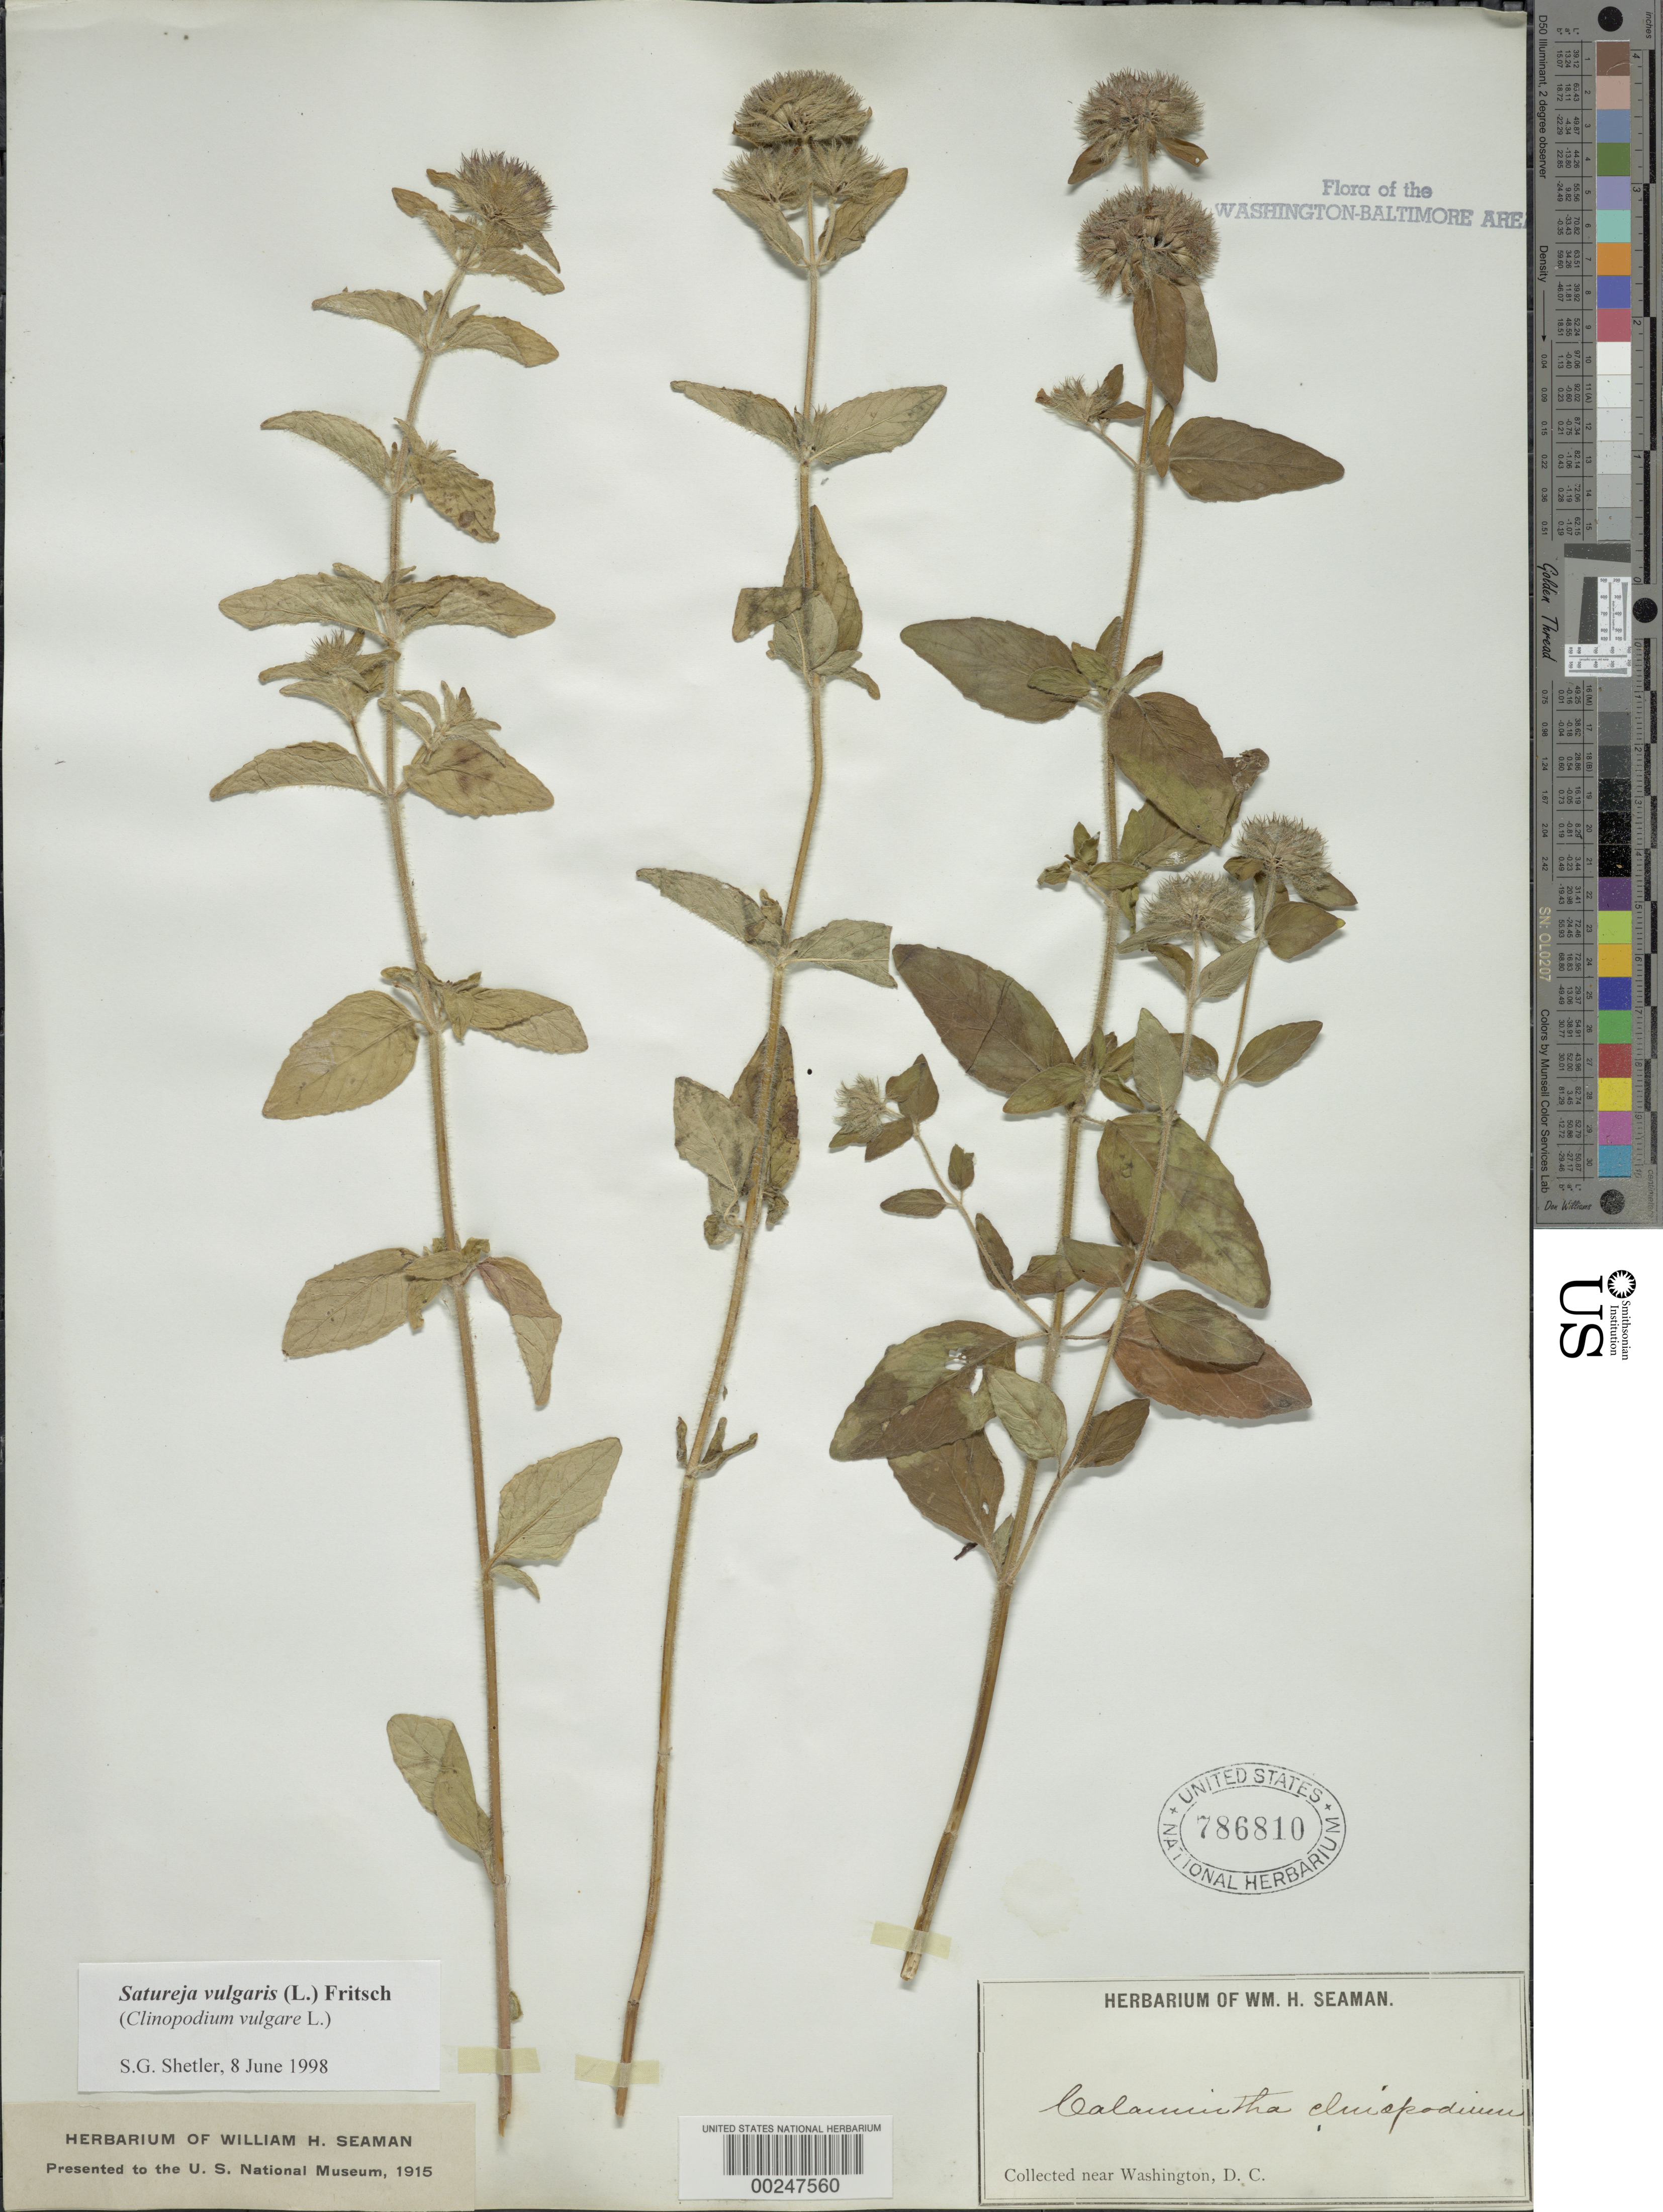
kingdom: Plantae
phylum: Tracheophyta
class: Magnoliopsida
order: Lamiales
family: Lamiaceae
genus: Clinopodium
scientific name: Clinopodium vulgare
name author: L.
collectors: W. Seaman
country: United States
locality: Near Washington, D.C.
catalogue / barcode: US 786810